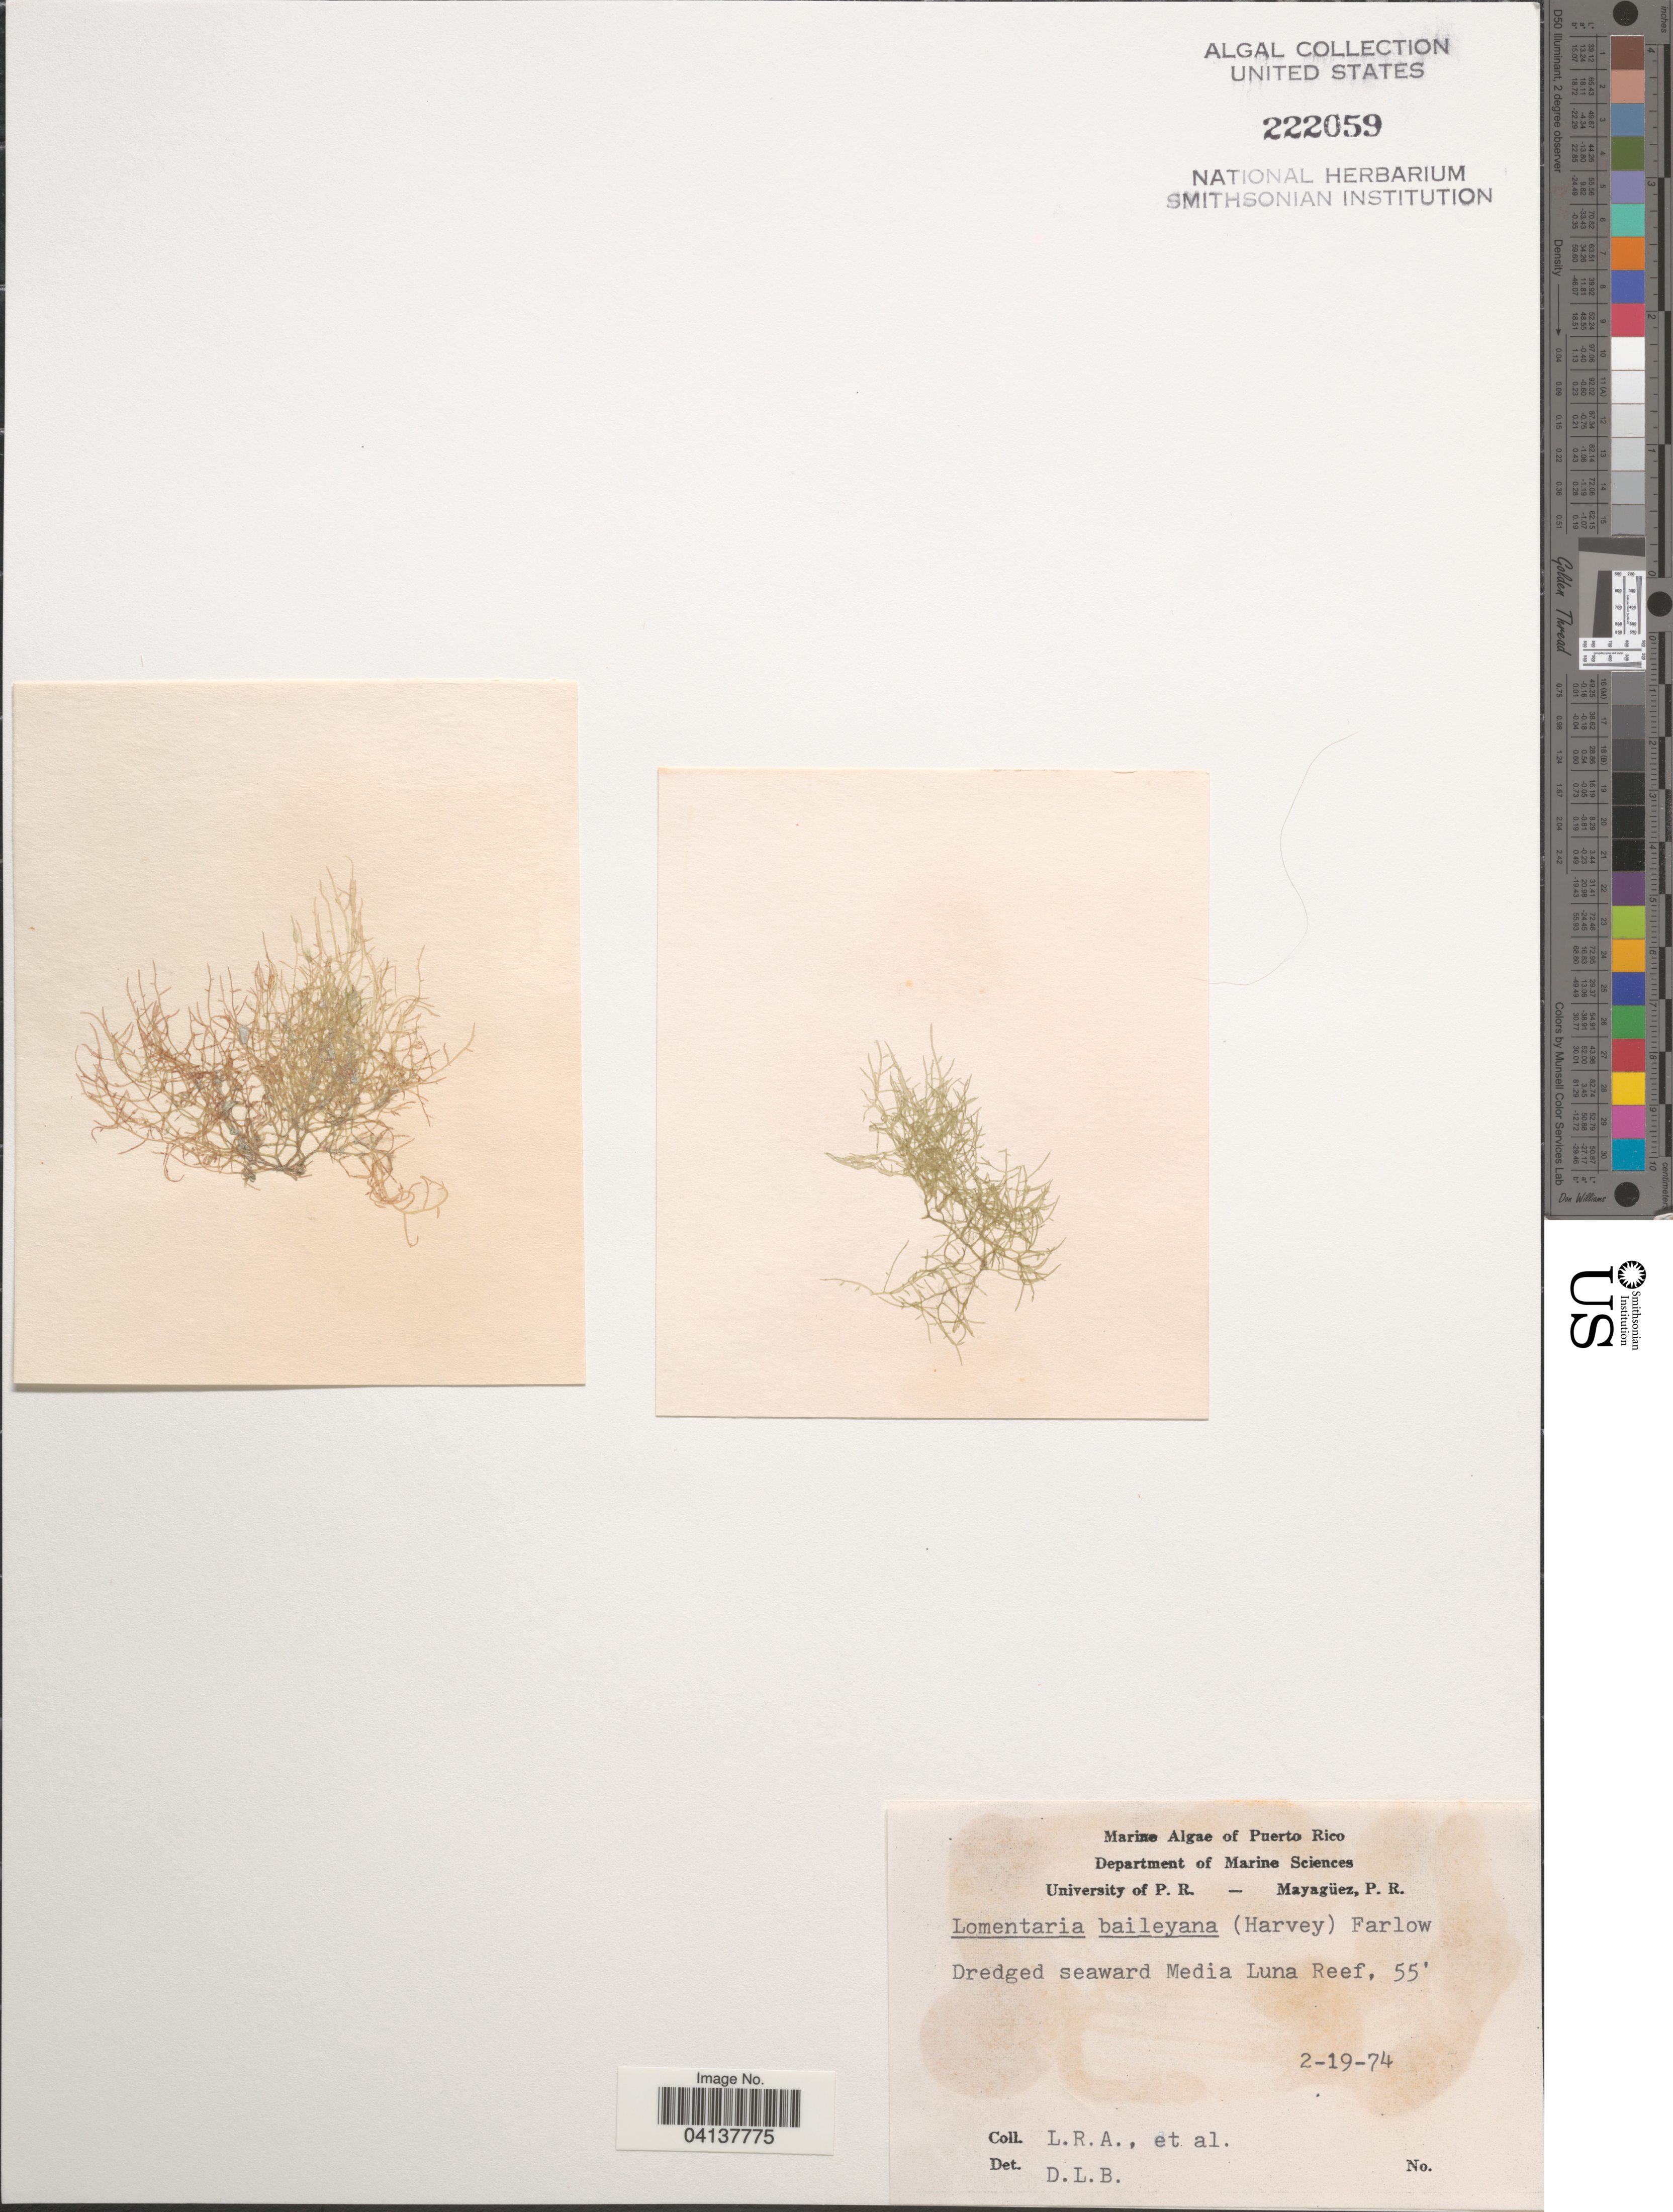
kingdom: Plantae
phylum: Rhodophyta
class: Florideophyceae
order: Rhodymeniales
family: Lomentariaceae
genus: Hooperia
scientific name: Hooperia divaricata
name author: (Durant) M.J. Wynne et al.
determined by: Algae name updating Project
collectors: L. R. A. & et al.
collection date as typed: Transcribed d/m/y: 19/2/74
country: Puerto Rico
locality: Dredged seaward Media Luna Reef.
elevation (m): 17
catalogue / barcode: US 222059